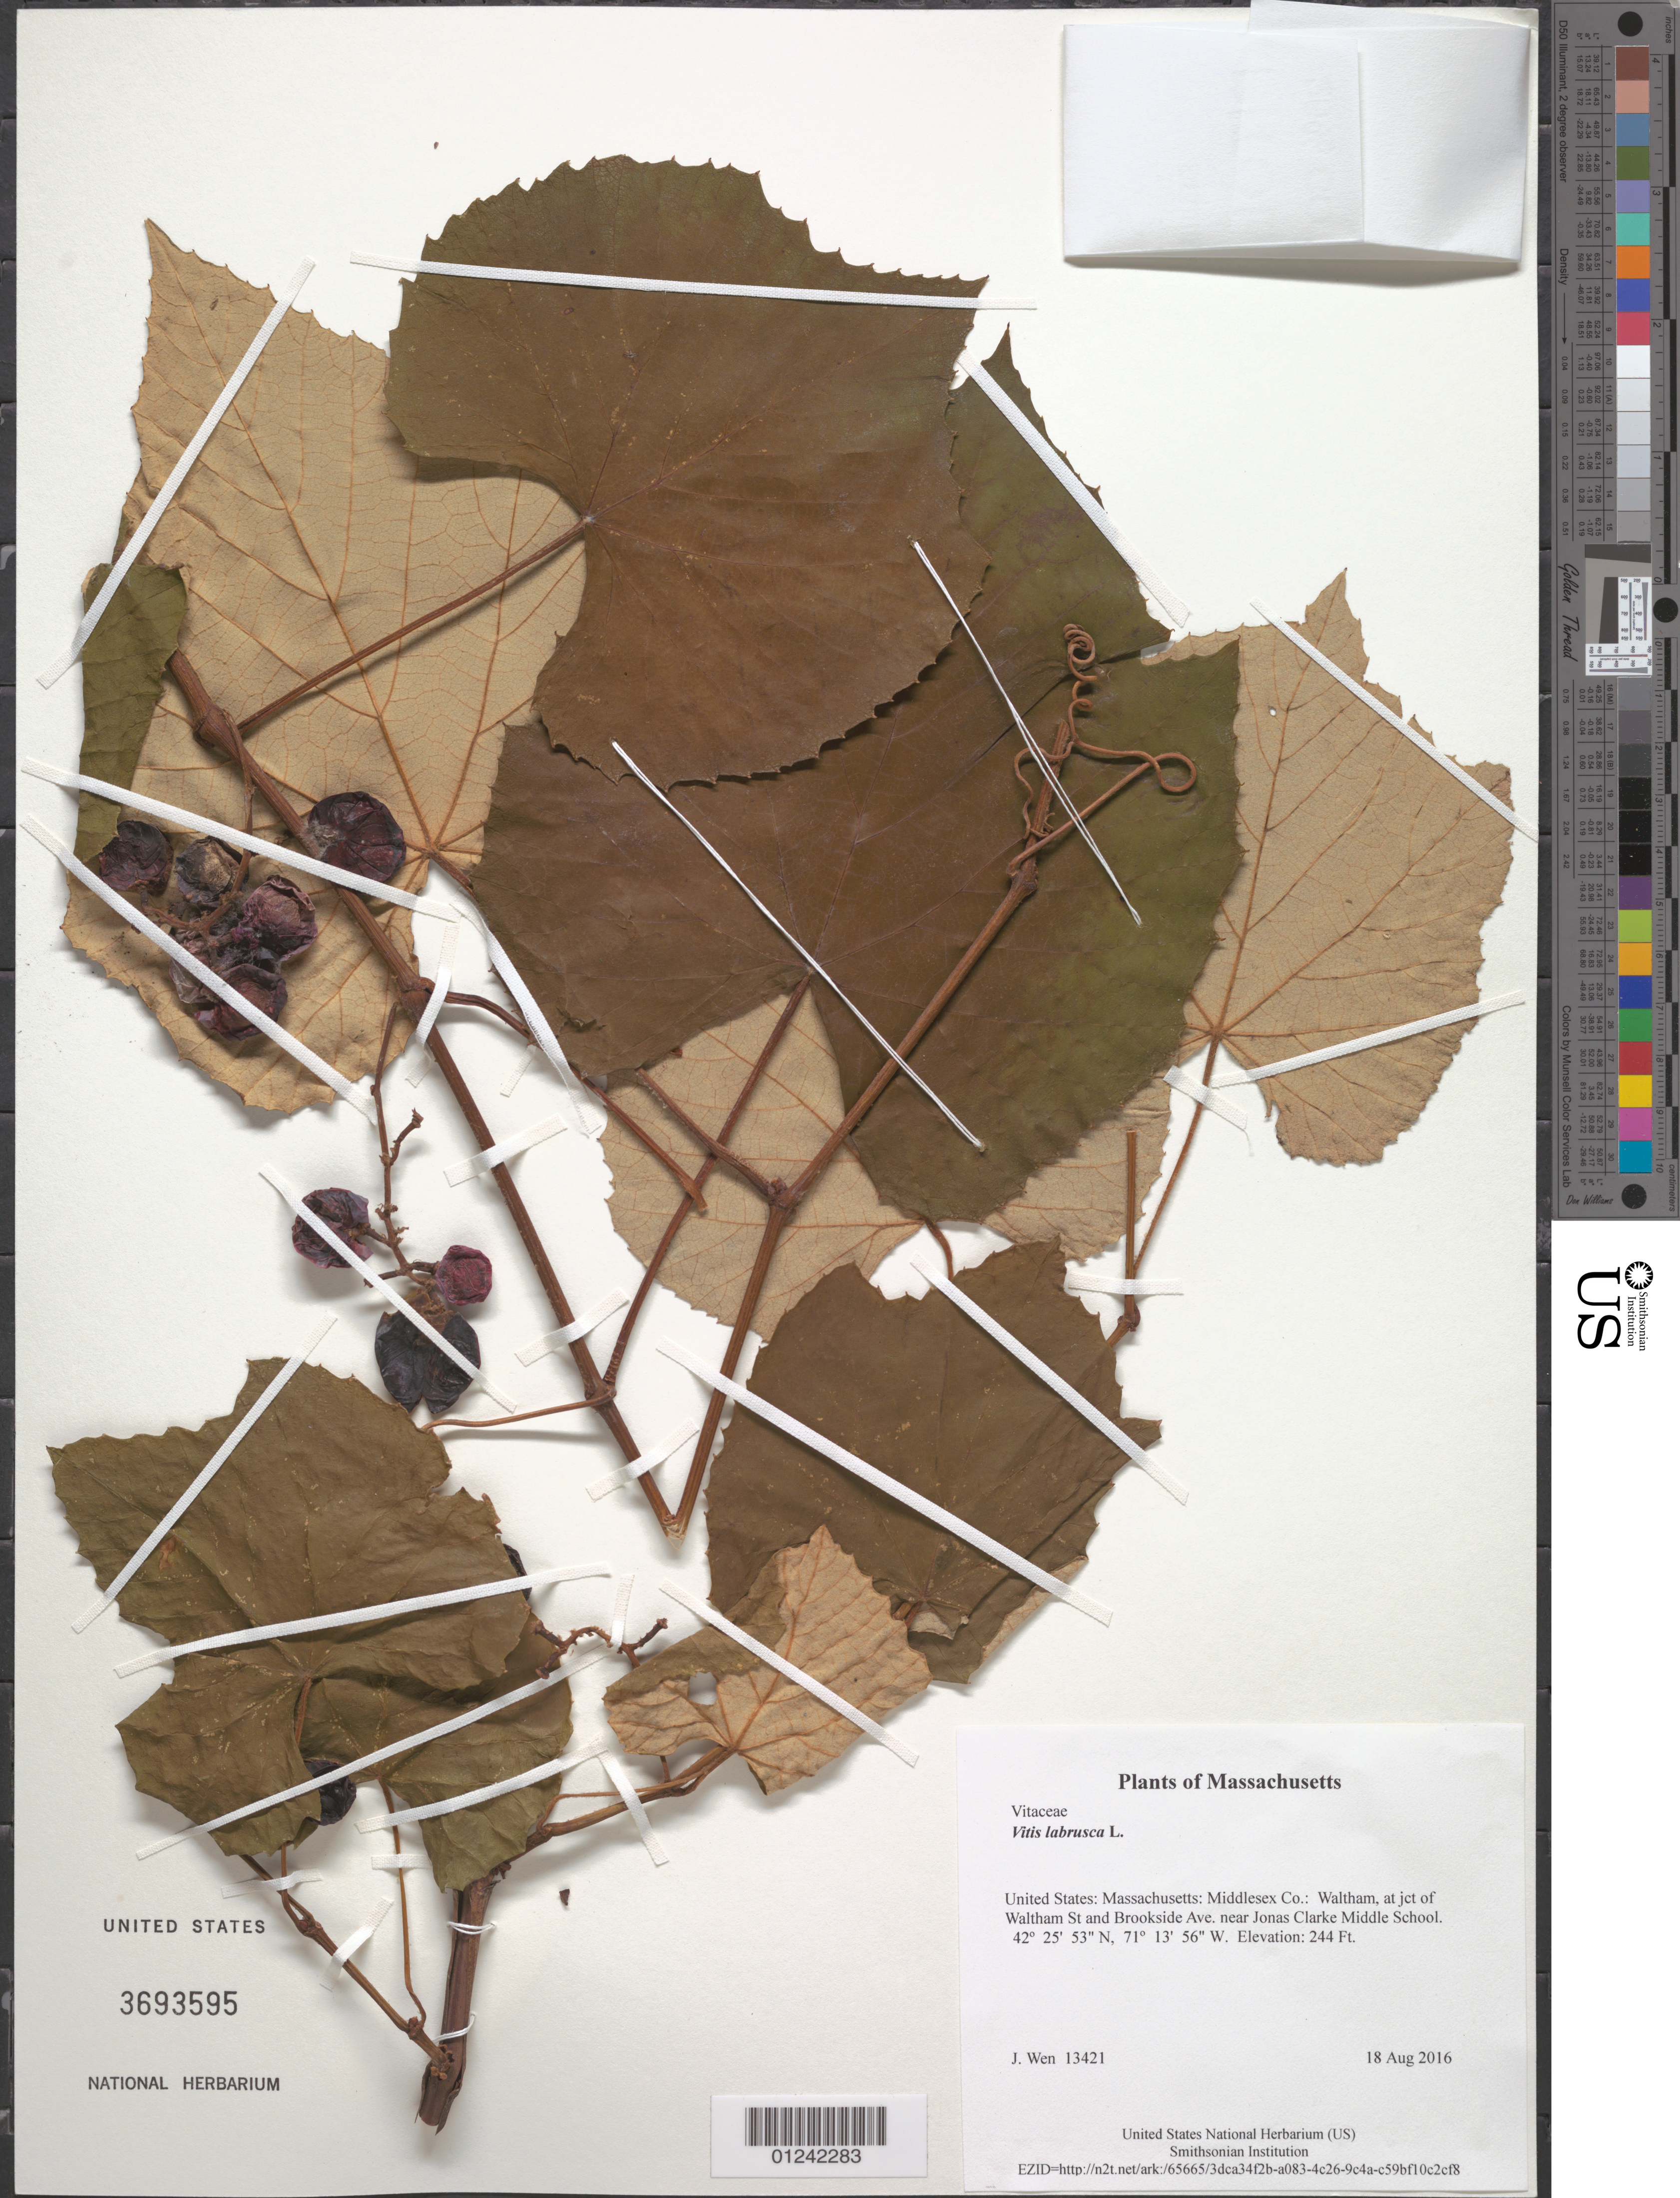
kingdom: Plantae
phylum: Tracheophyta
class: Magnoliopsida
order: Vitales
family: Vitaceae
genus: Vitis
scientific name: Vitis labrusca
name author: L.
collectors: J. Wen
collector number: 13421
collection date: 2016-08-18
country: United States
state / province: Massachusetts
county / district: Middlesex Co.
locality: Waltham, at jct of Waltham St and Brookside Ave. near Jonas Clarke Middle School.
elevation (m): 74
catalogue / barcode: US 3693595